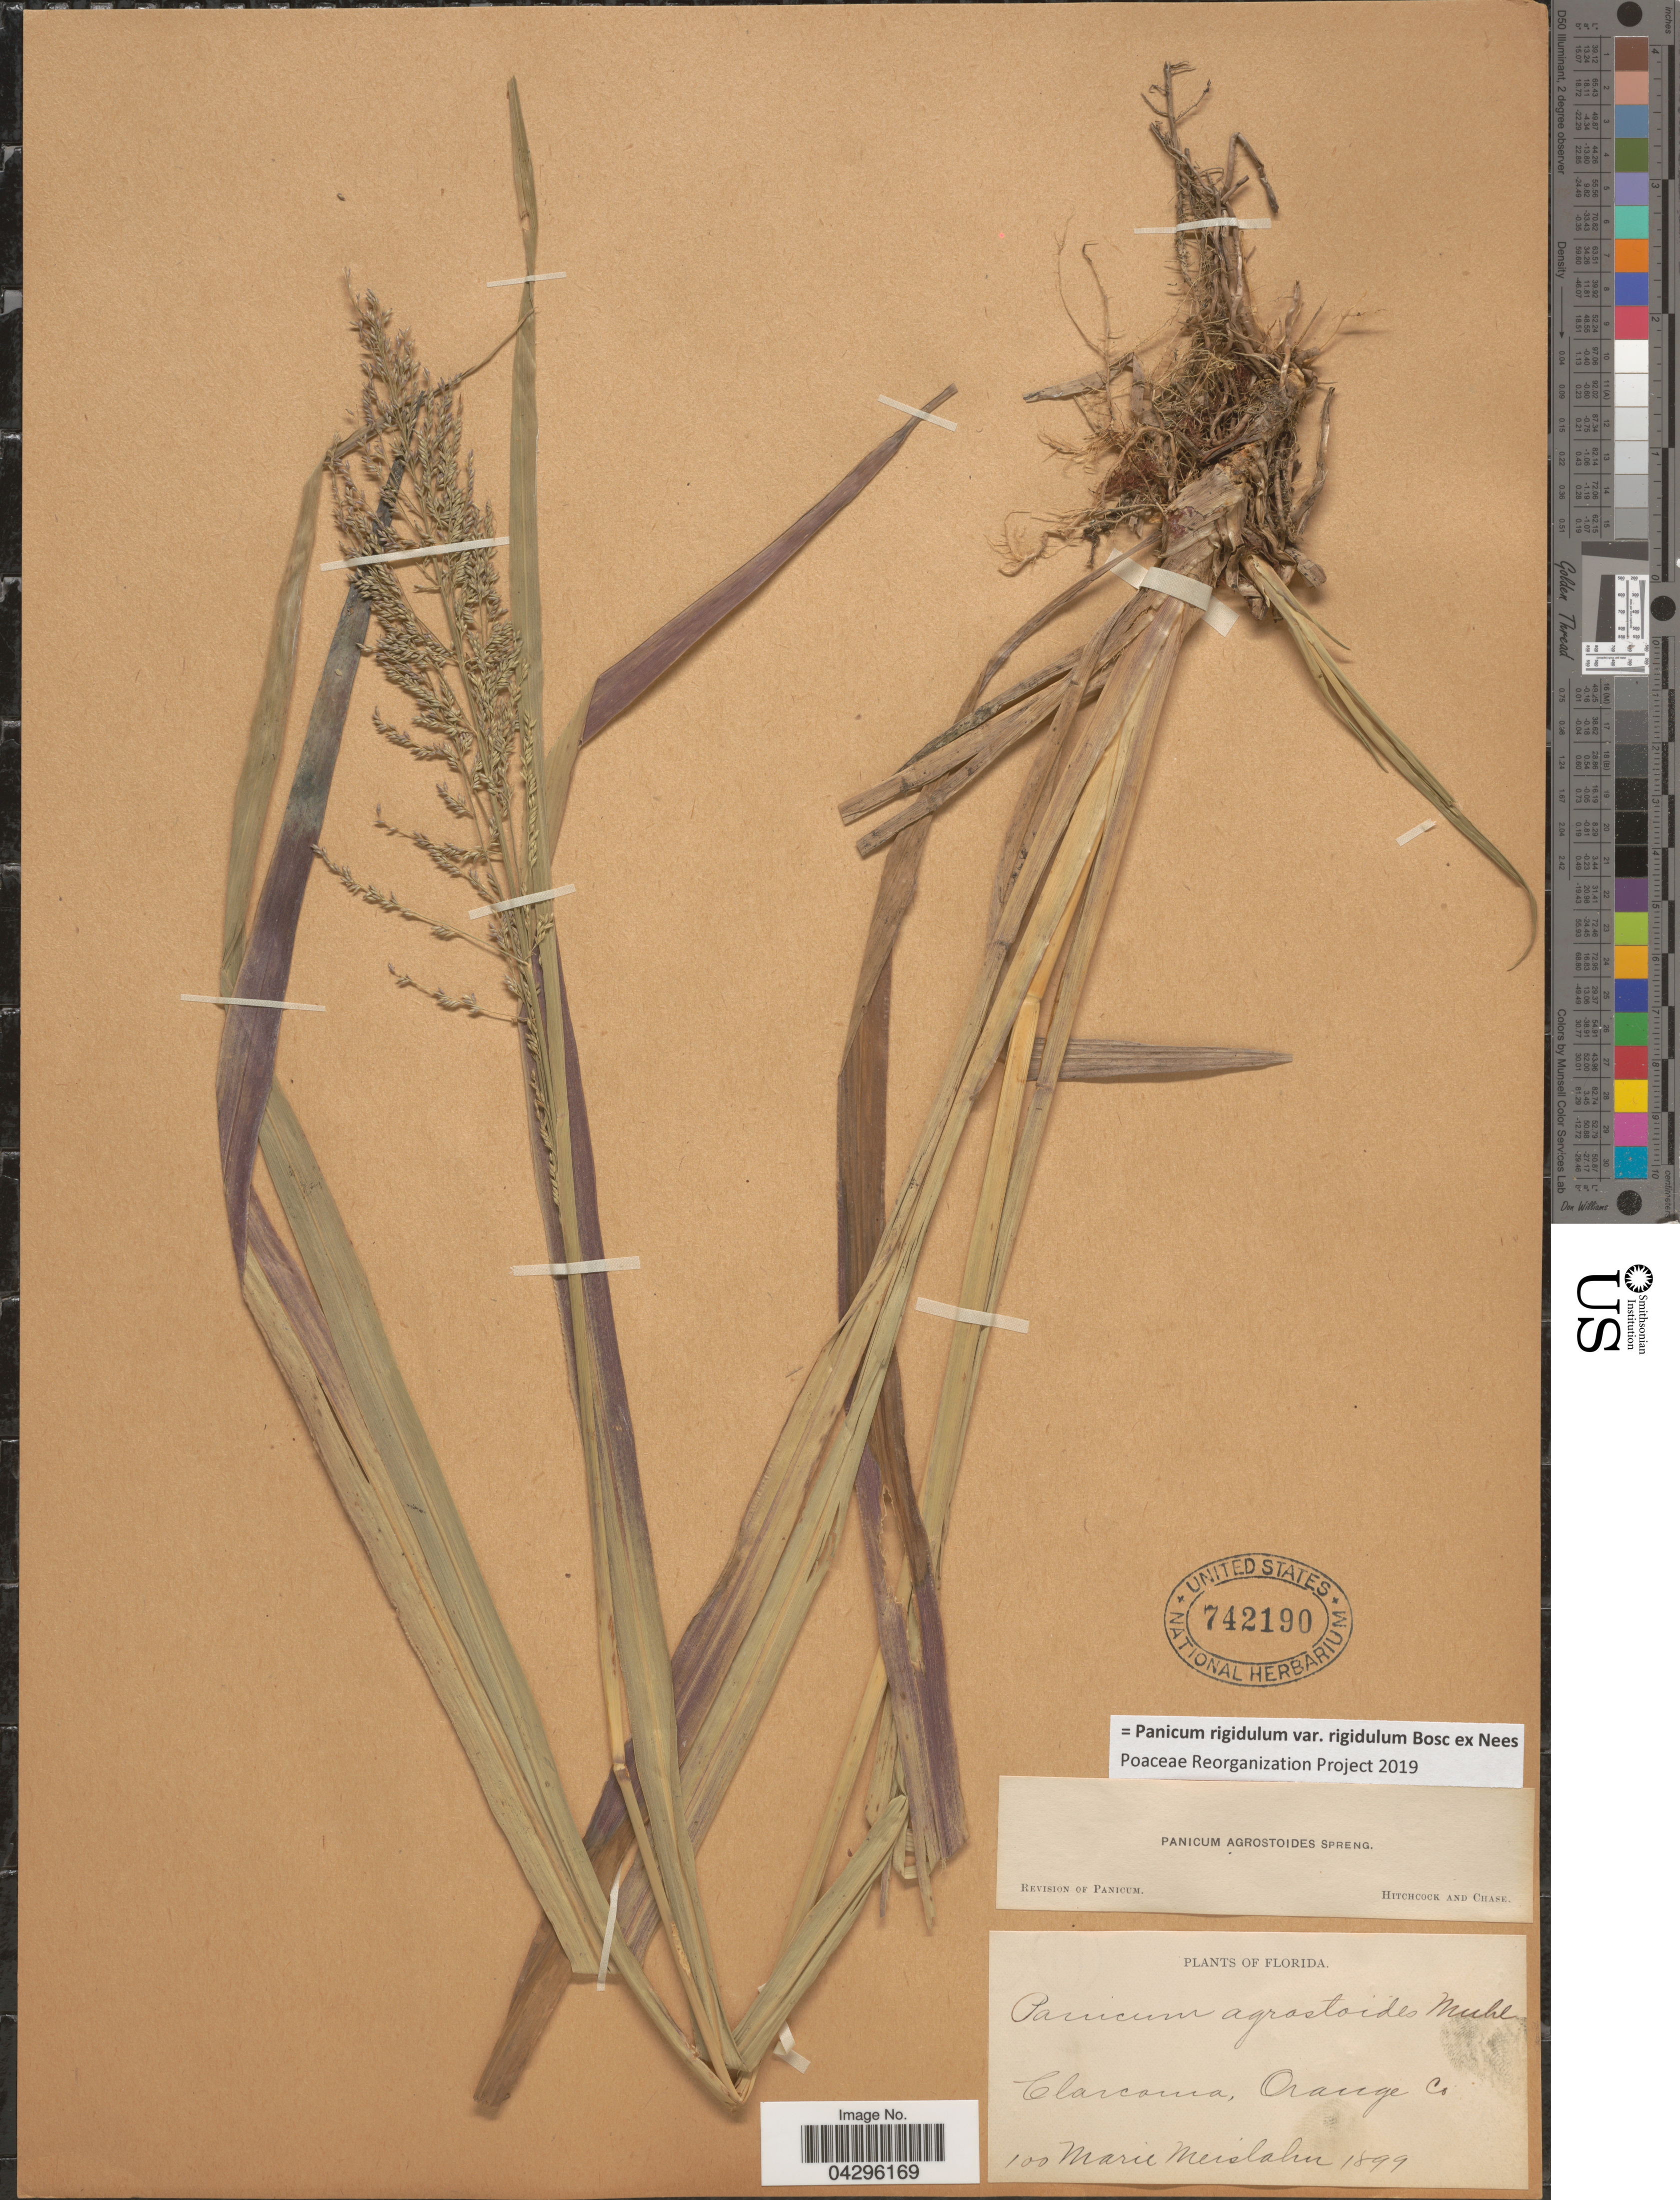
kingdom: Plantae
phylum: Tracheophyta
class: Liliopsida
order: Poales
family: Poaceae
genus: Panicum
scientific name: Panicum rigidulum var. rigidulum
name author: Bosc ex Nees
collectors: M. Meislahn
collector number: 100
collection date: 1899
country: United States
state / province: Florida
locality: Clarcona, Orange Co.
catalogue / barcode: US 742190